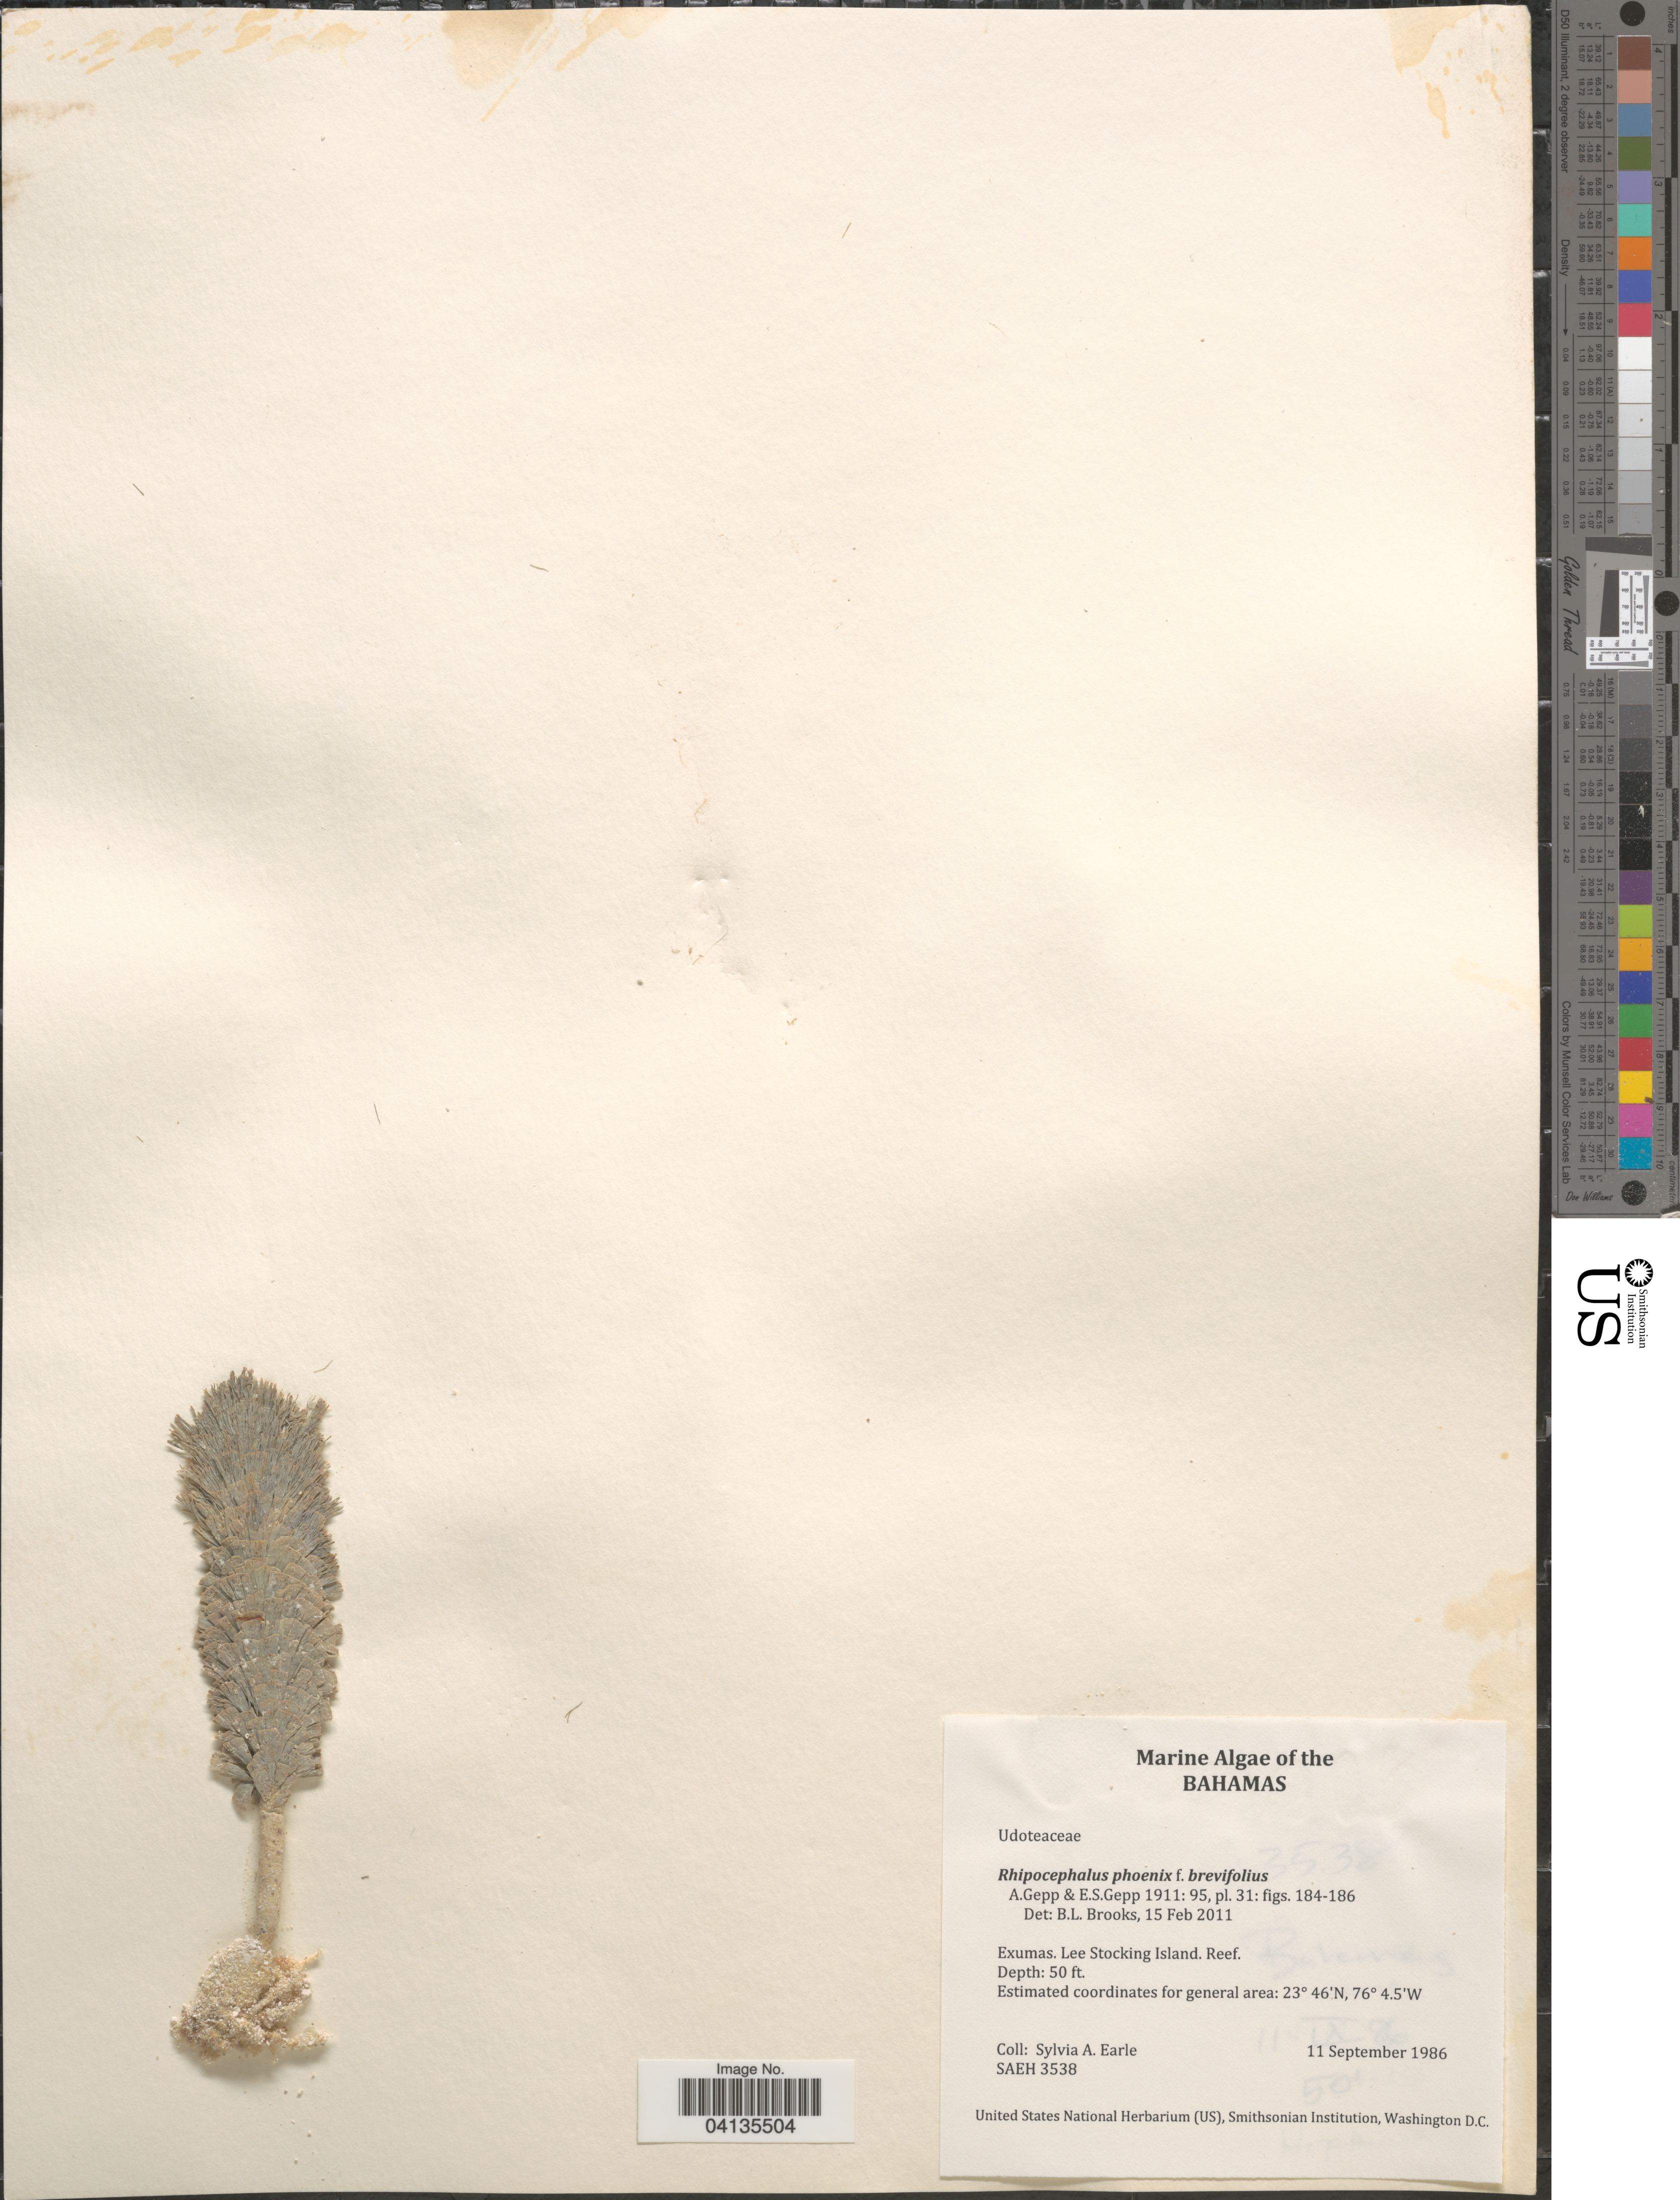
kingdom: Plantae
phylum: Chlorophyta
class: Ulvophyceae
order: Bryopsidales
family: Udoteaceae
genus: Rhipocephalus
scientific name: Rhipocephalus phoenix f. brevifolius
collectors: S. A. Earle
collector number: SAEH3538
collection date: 1986-09-11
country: Bahamas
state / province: Exuma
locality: Exumas. Lee Stocking Island. Reef.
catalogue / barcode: US 329148